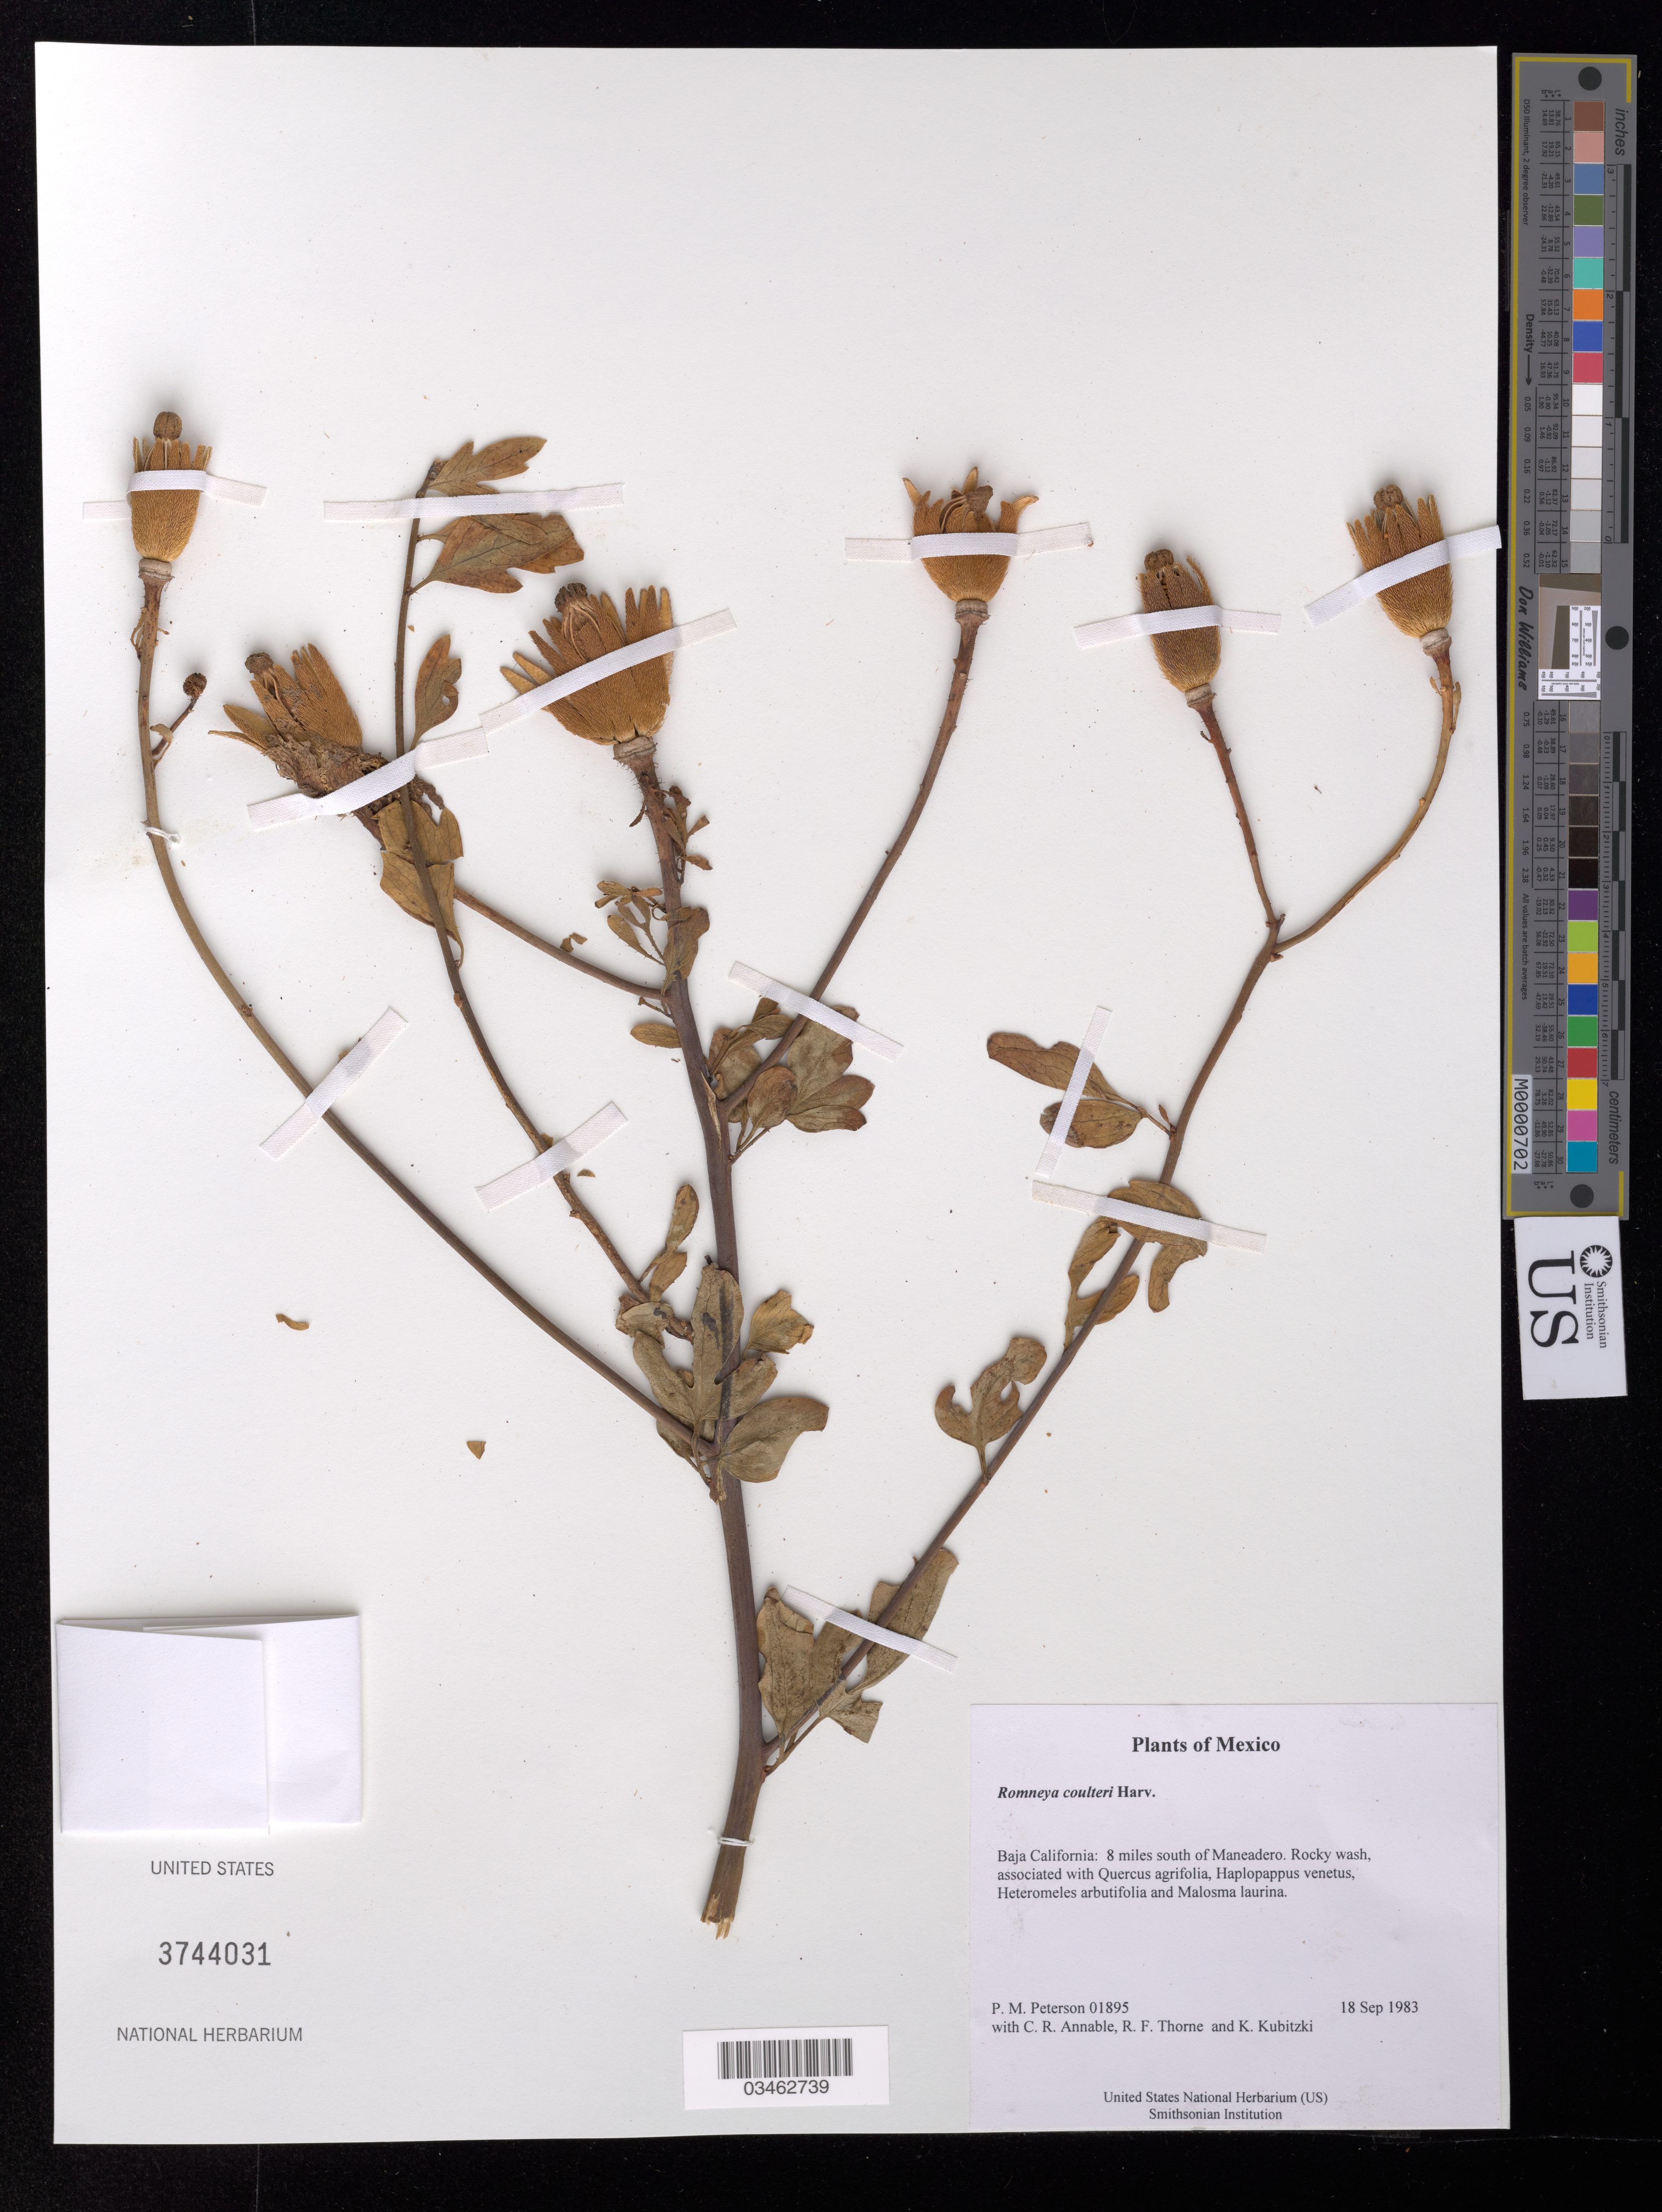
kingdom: Plantae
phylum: Tracheophyta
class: Magnoliopsida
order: Ranunculales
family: Papaveraceae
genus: Romneya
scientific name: Romneya coulteri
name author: Harv.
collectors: P. M. Peterson, C. R. Annable, R. F. Thorne & K. Kubitzki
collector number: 01895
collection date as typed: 18 Sep 1983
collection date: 1983-09-18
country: Mexico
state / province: Baja California Norte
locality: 8 miles south of Maneadero.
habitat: Rocky wash, associated with Quercus agrifolia, Haplopappus venetus, Heteromeles arbutifolia and Malosma laurina.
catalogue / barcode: US 3744031